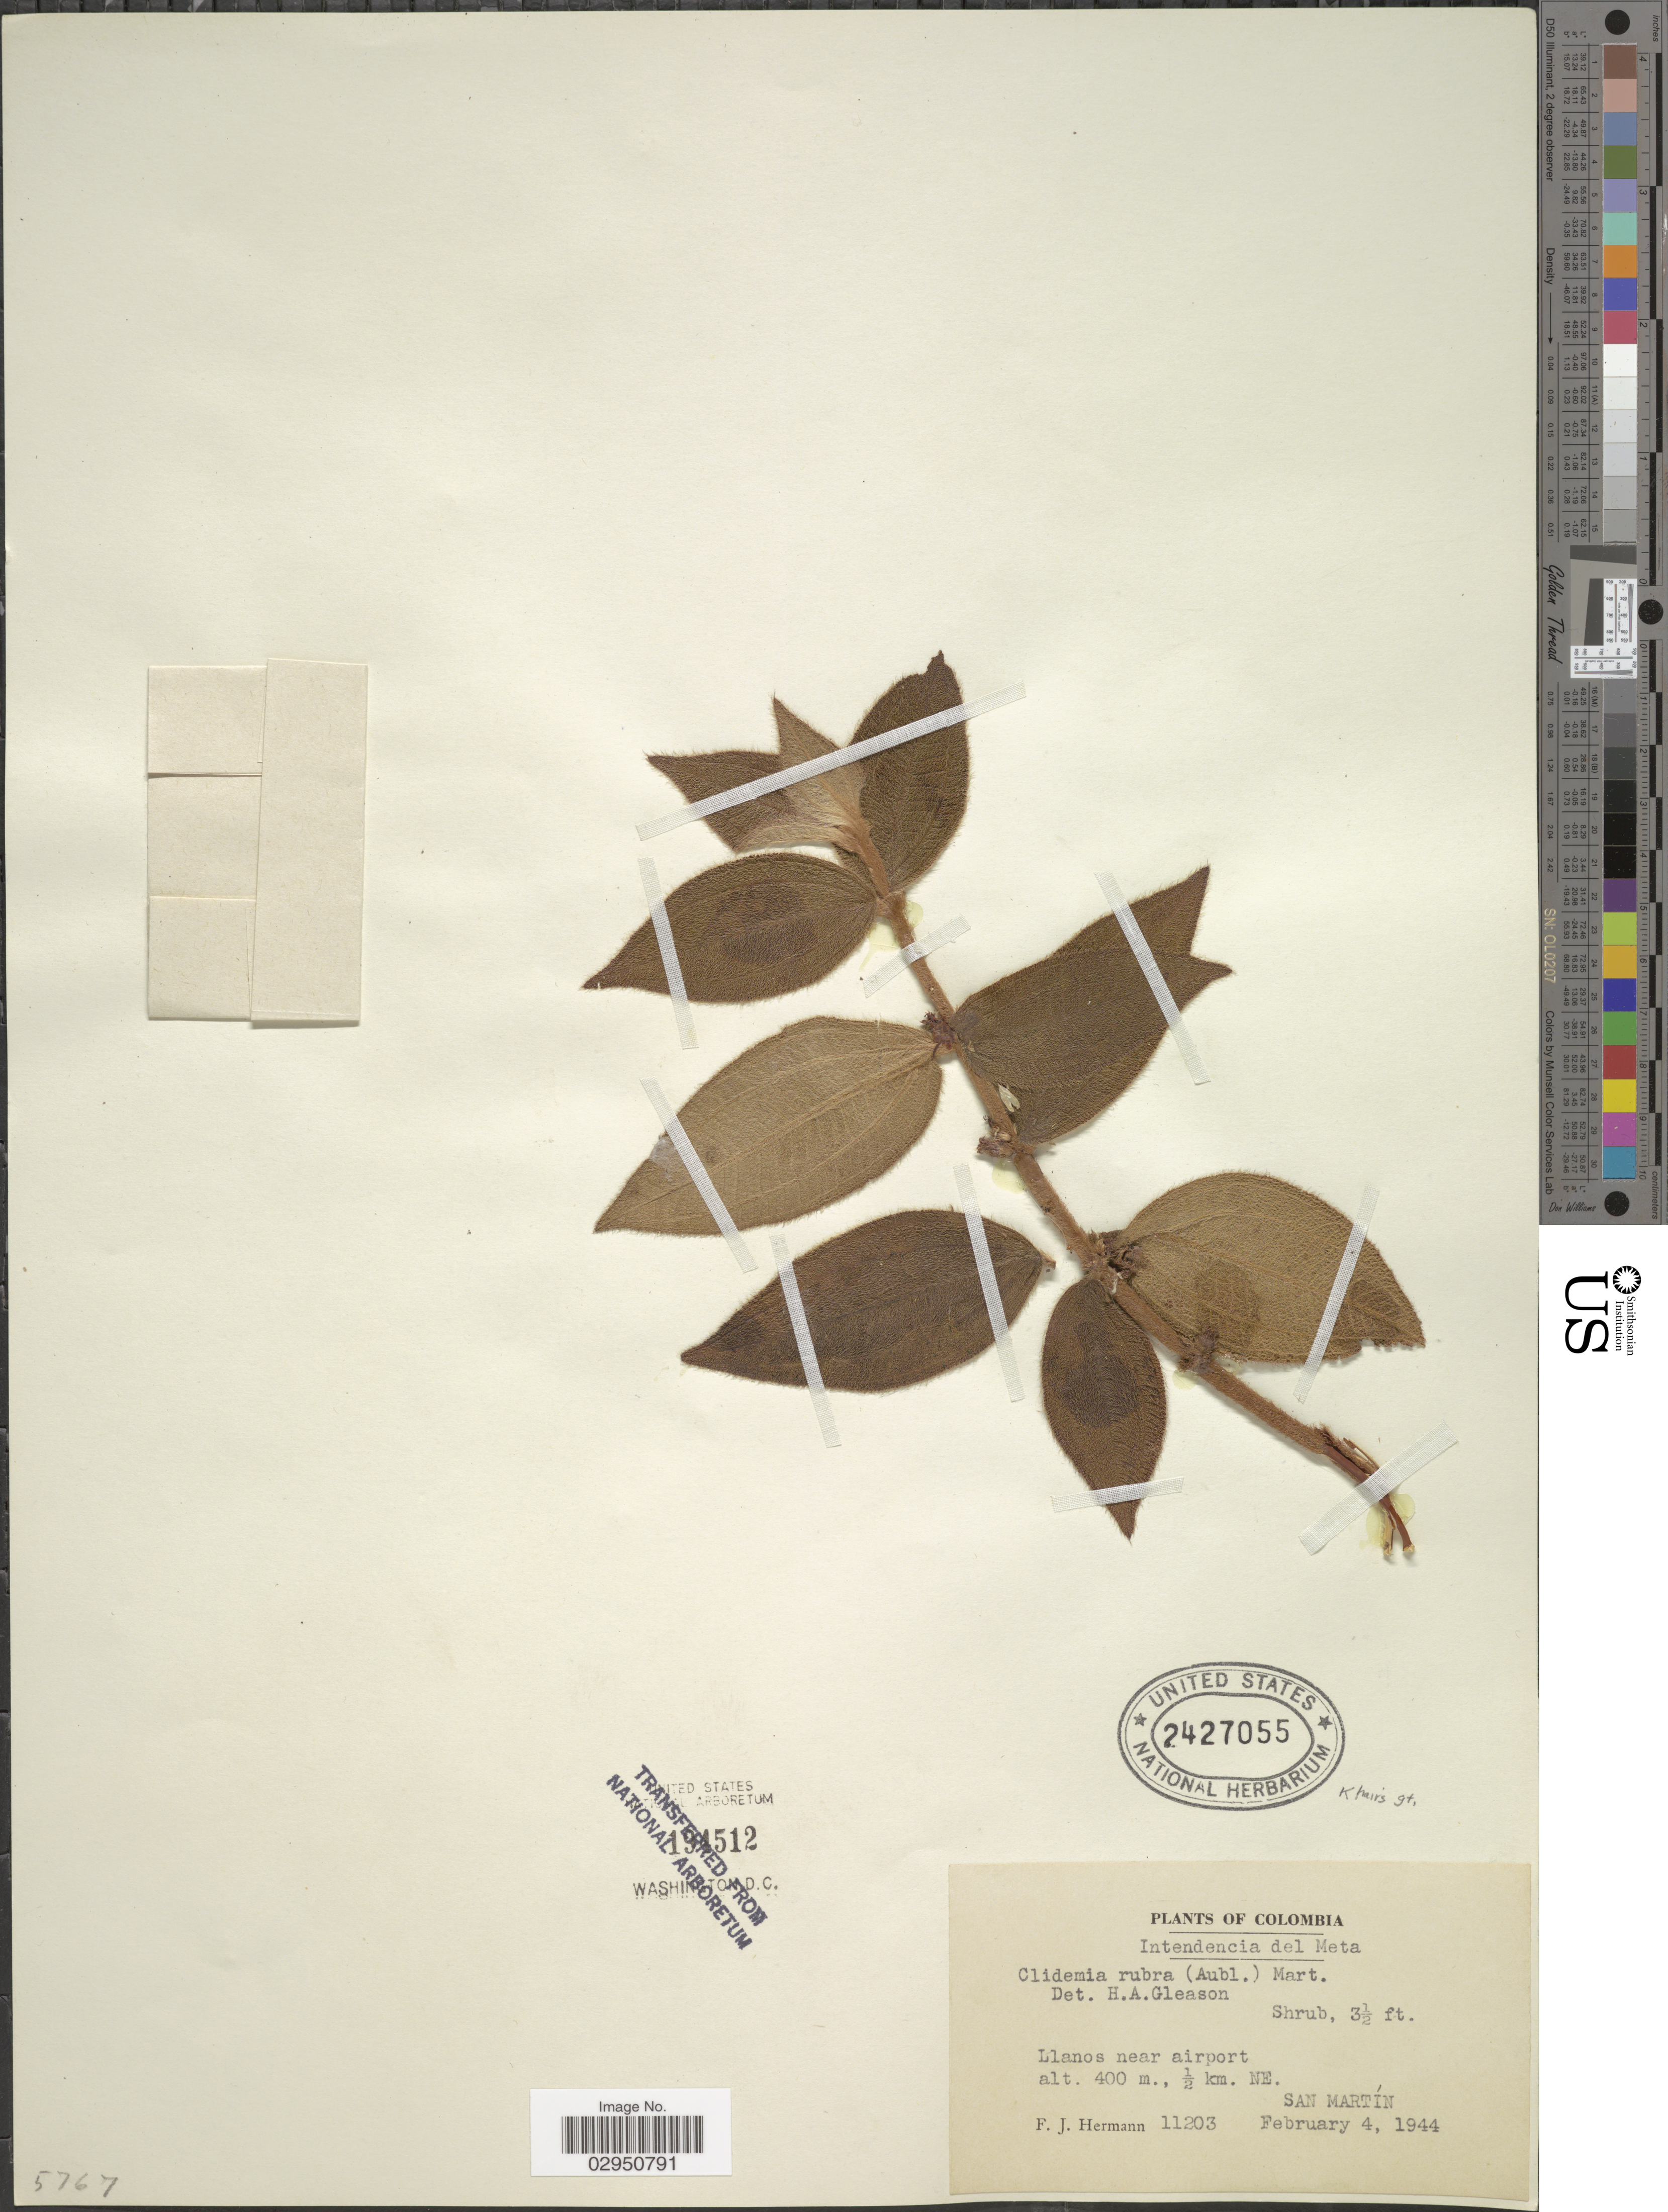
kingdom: Plantae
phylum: Tracheophyta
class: Magnoliopsida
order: Myrtales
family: Melastomataceae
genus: Clidemia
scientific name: Clidemia rubra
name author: (Aubl.) Mart.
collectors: F. J. Hermann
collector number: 11203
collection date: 1944-02-04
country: Colombia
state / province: Meta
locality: Intendencia del Meta. Llanos near airport. ½ km. NE. San Martín.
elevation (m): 400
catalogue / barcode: US 2427055